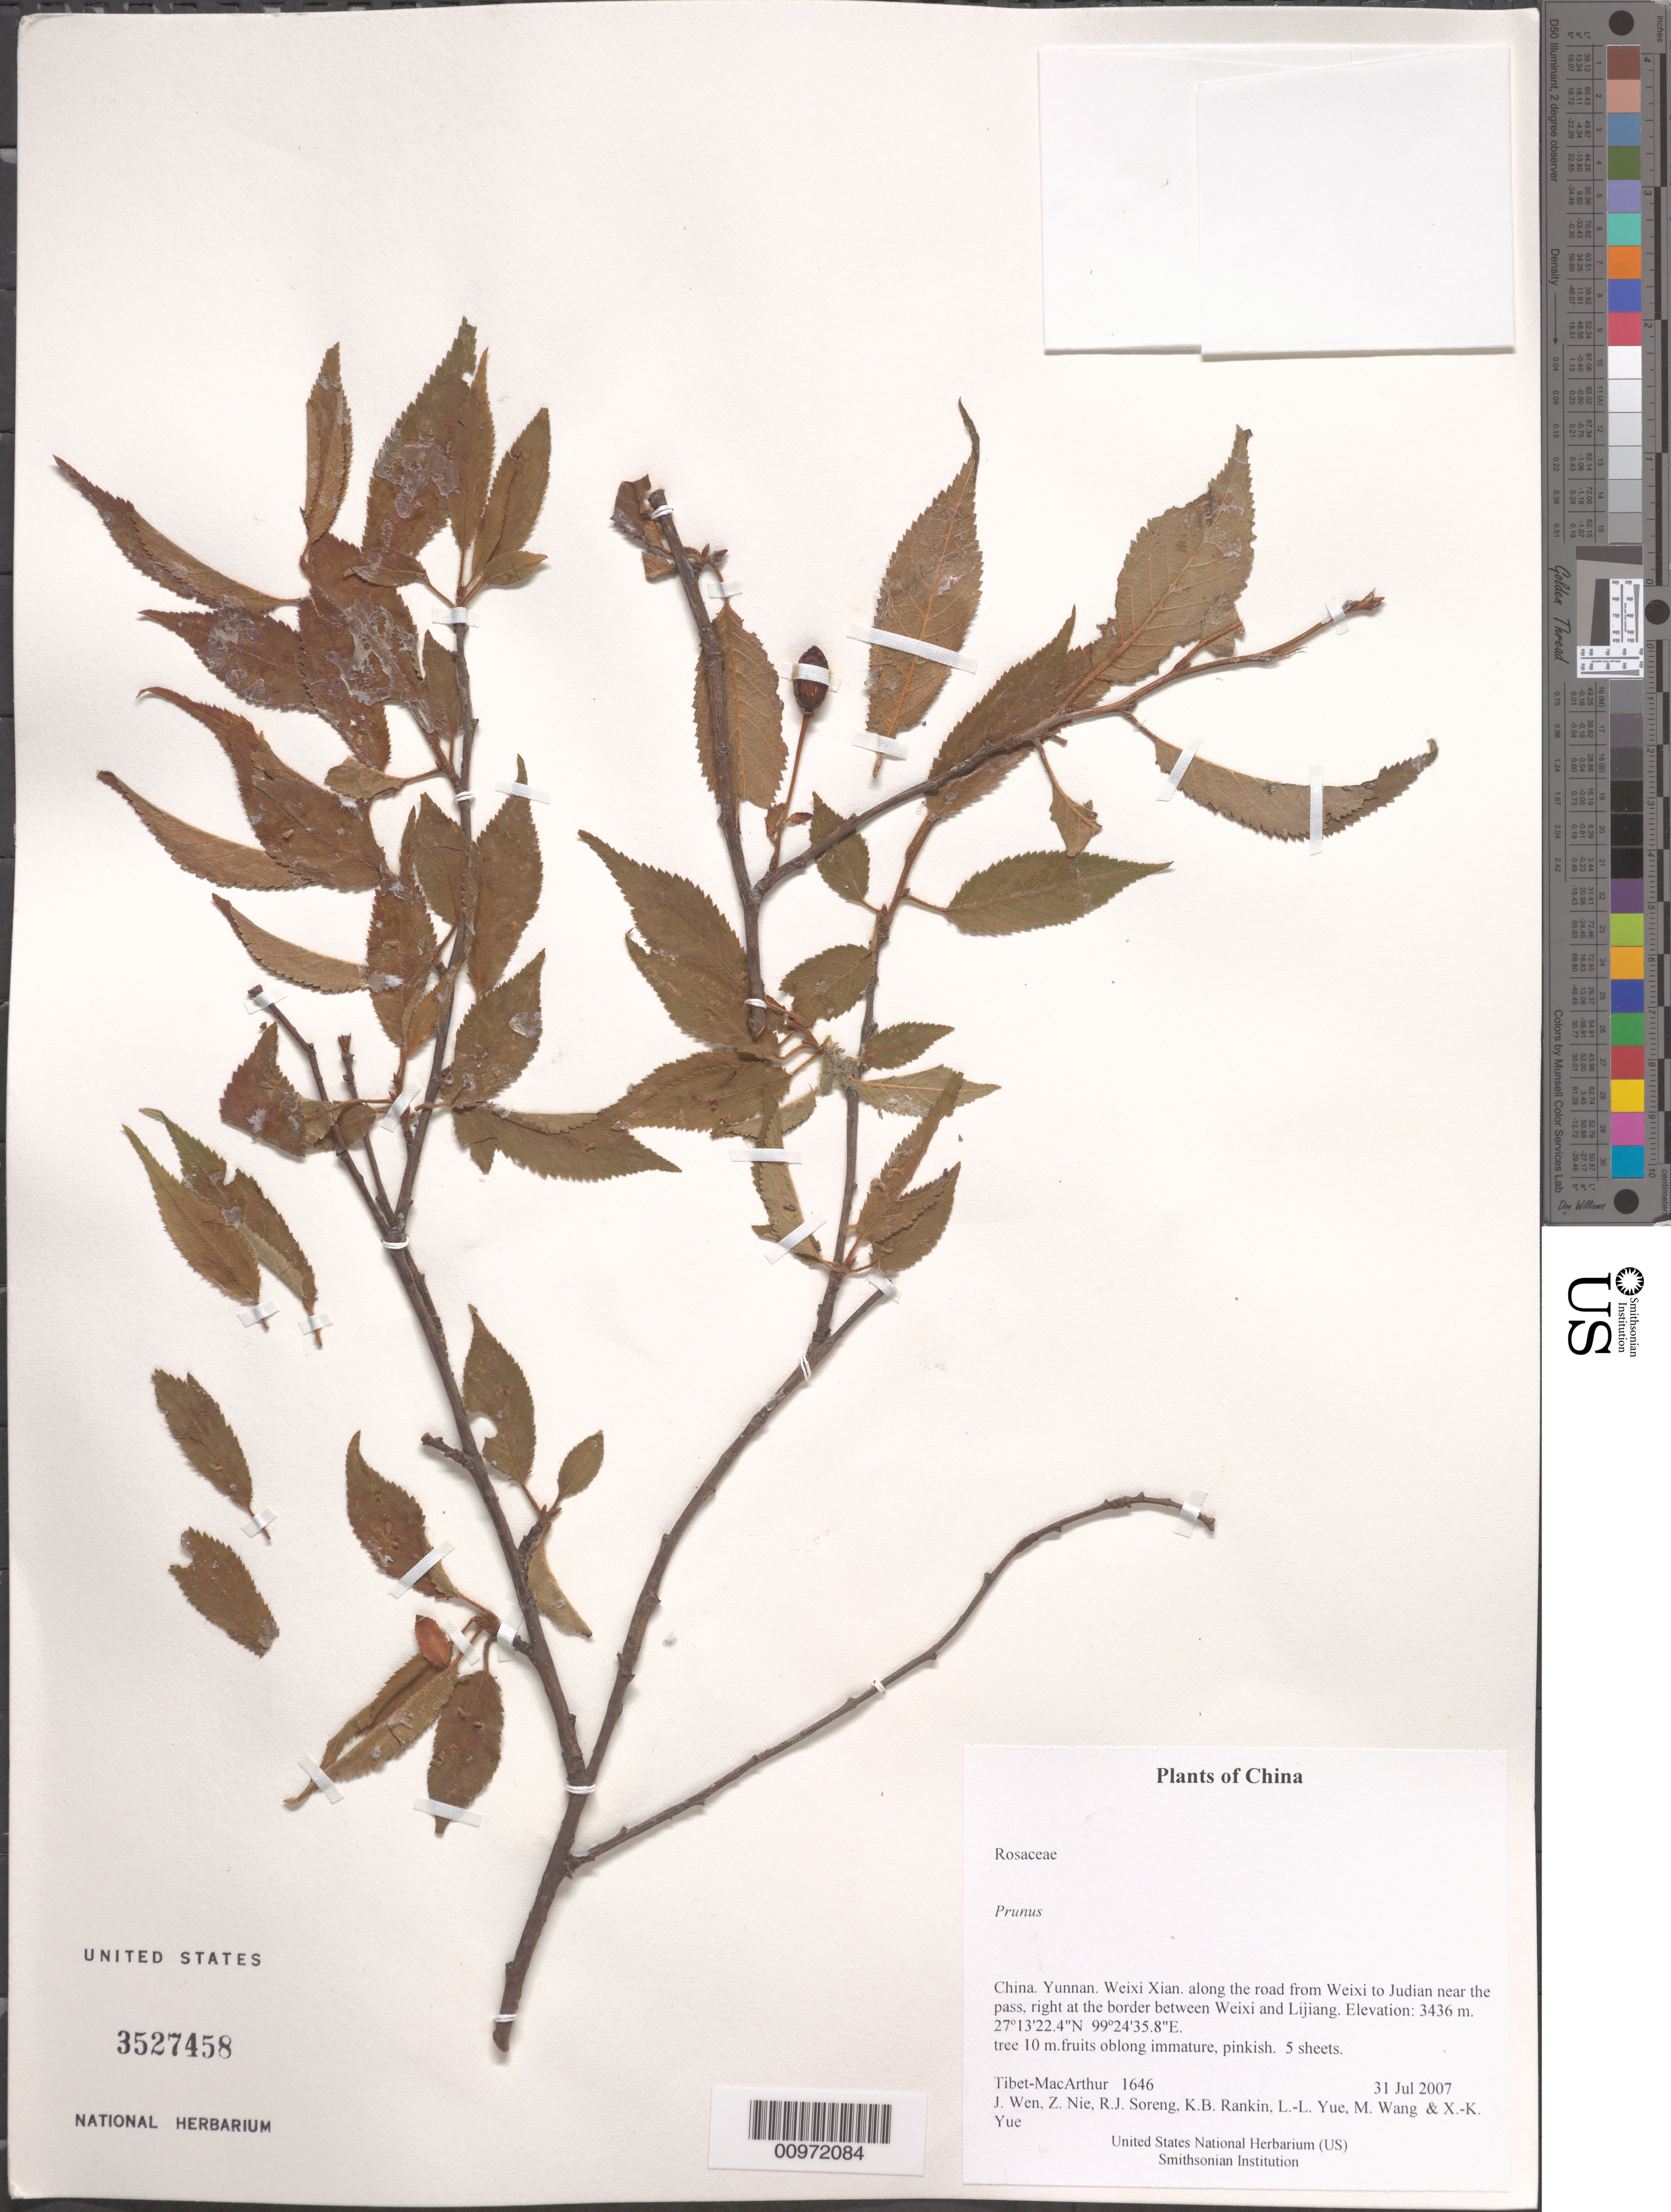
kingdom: Plantae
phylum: Tracheophyta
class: Magnoliopsida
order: Rosales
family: Rosaceae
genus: Prunus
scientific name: Prunus sp.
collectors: Tibet-MacArthur, J. Wen, Z. Nie, R. J. Soreng, K. Rankin, L. Yue, M. Wang & X. Yue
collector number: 1646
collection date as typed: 31 Jul 2007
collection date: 2007-07-31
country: China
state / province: Yunnan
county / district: Weixi Xian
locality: along the road from Weixi to Judian near the pass, right at the border between Weixi and Lijiang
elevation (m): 3436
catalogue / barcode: US 3527458